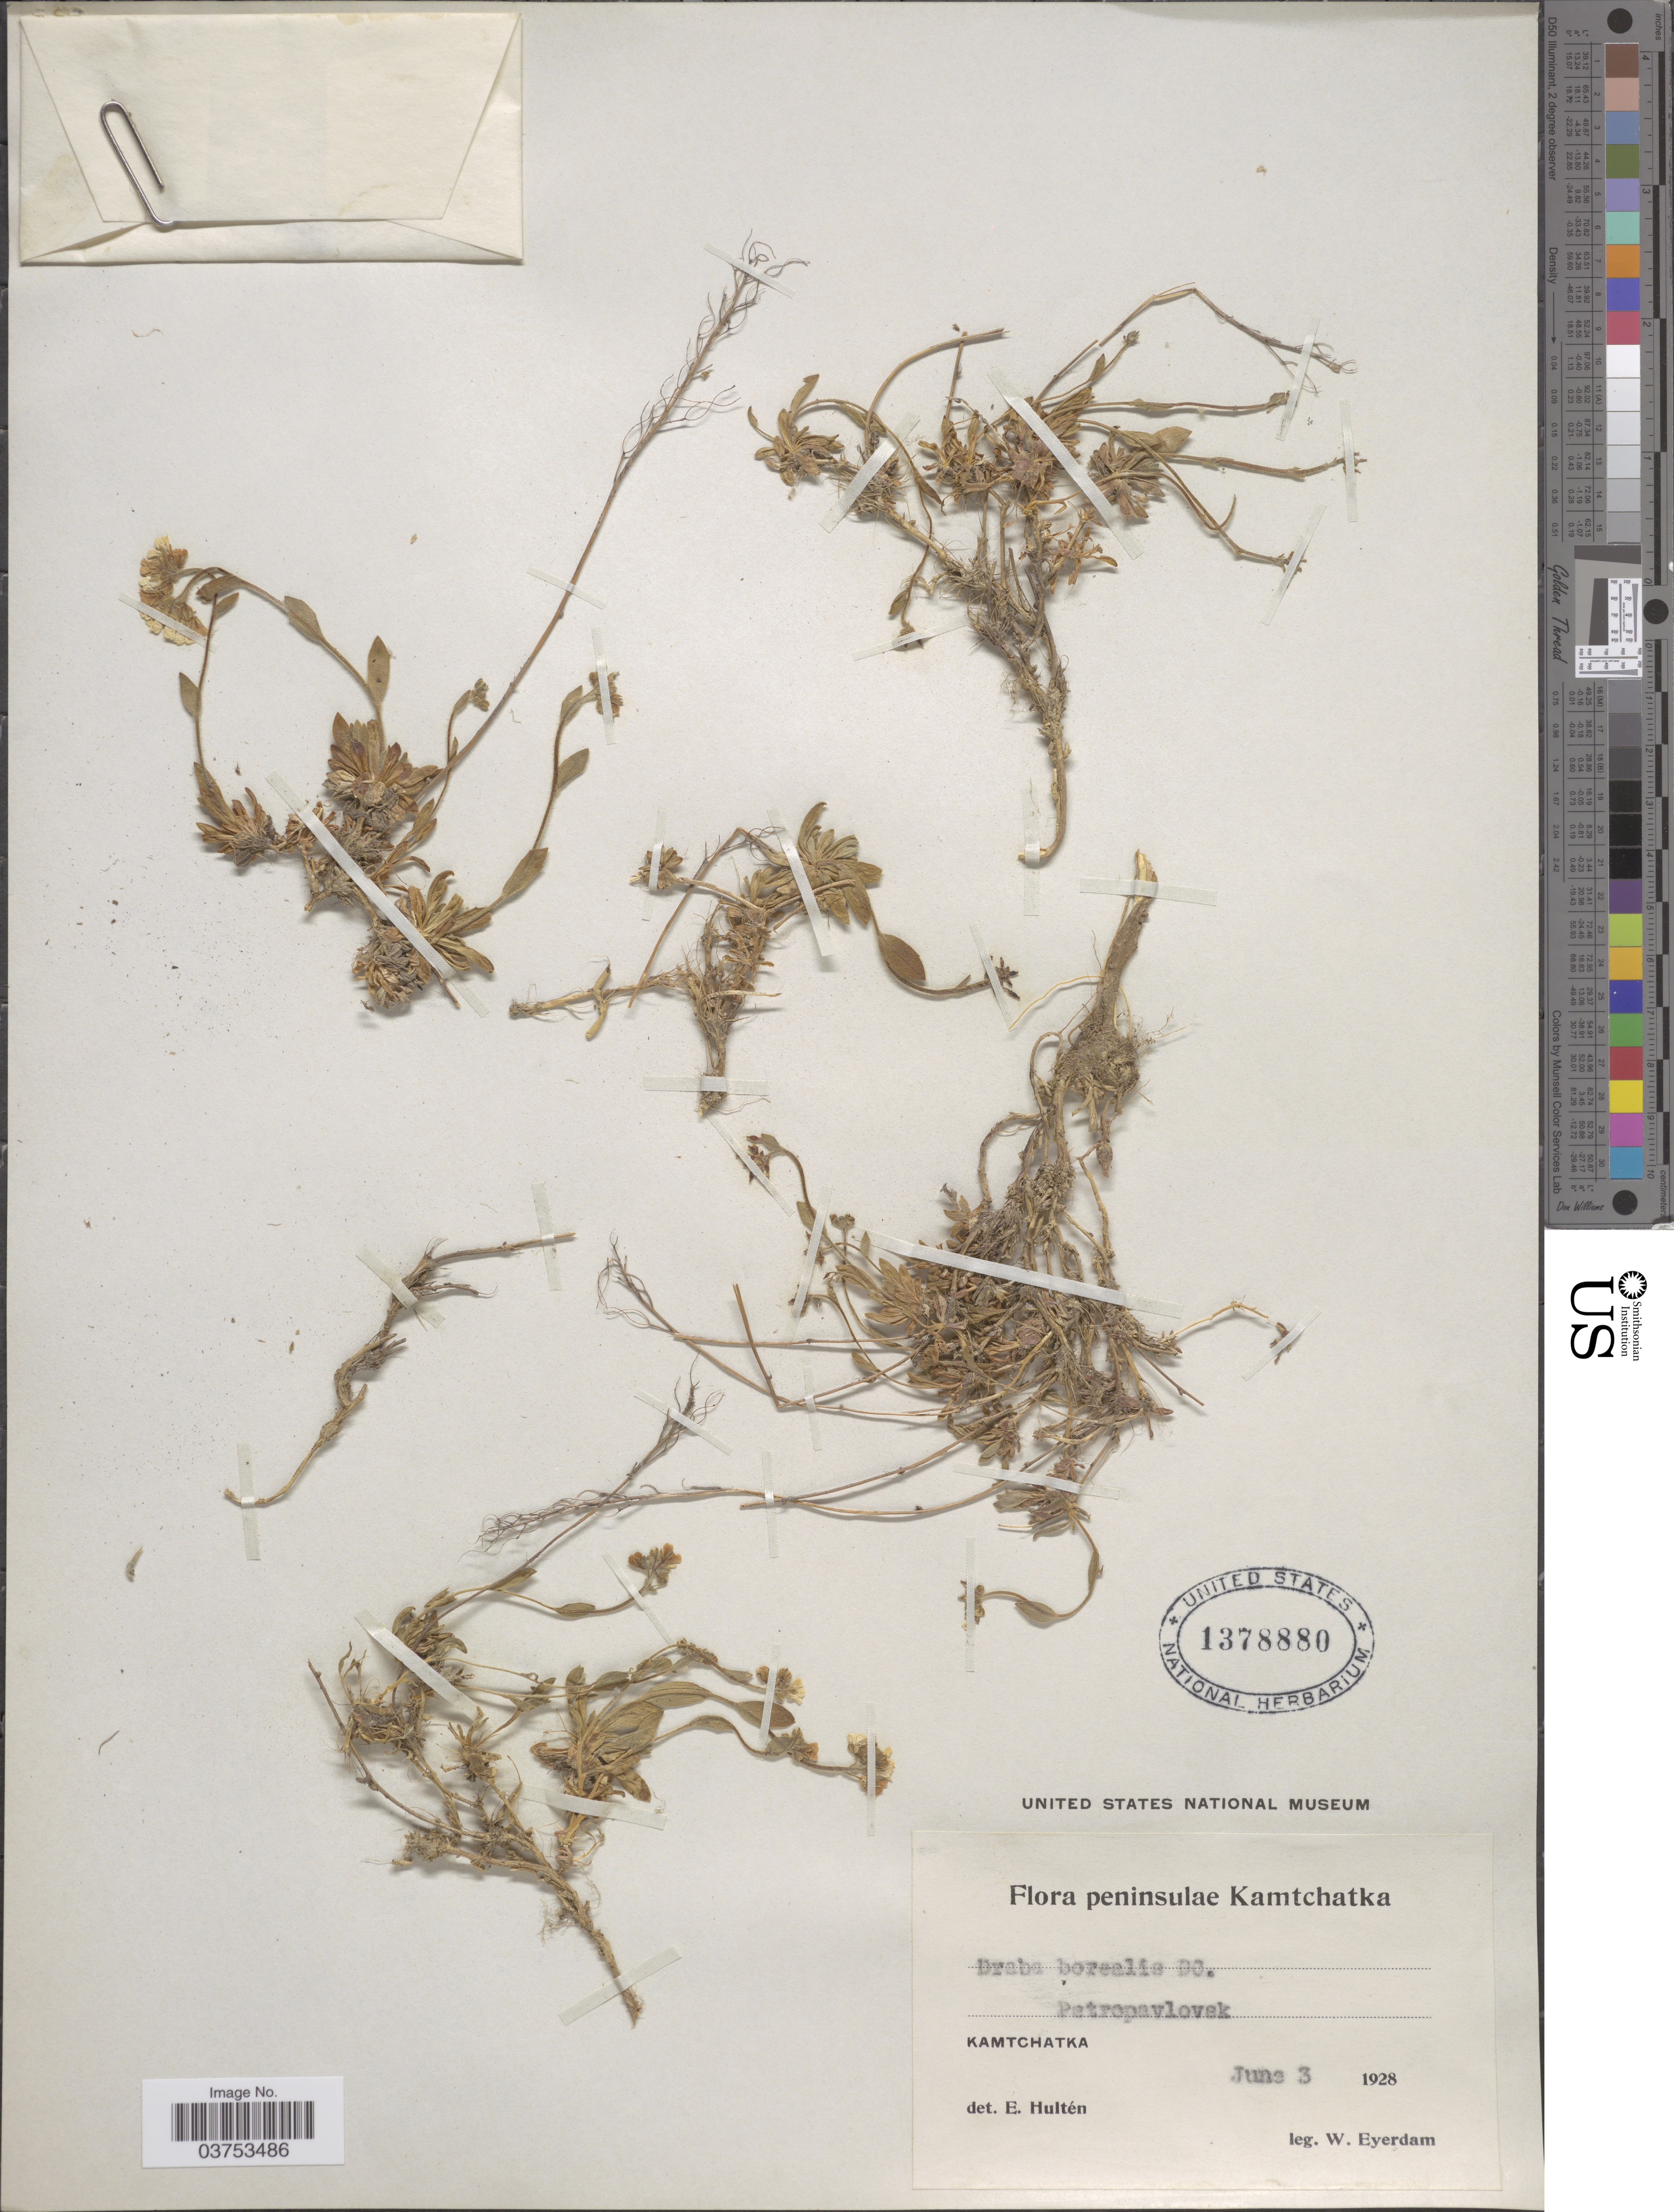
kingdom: Plantae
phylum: Tracheophyta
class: Magnoliopsida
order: Brassicales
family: Brassicaceae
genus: Draba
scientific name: Draba borealis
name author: DC.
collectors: W. J. Eyerdam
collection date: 1928-06-03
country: Russian Federation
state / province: Kamchatka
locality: Peninsulae Kamtchatka. Petropavlovsk. Kamtchatka.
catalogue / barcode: US 1378880